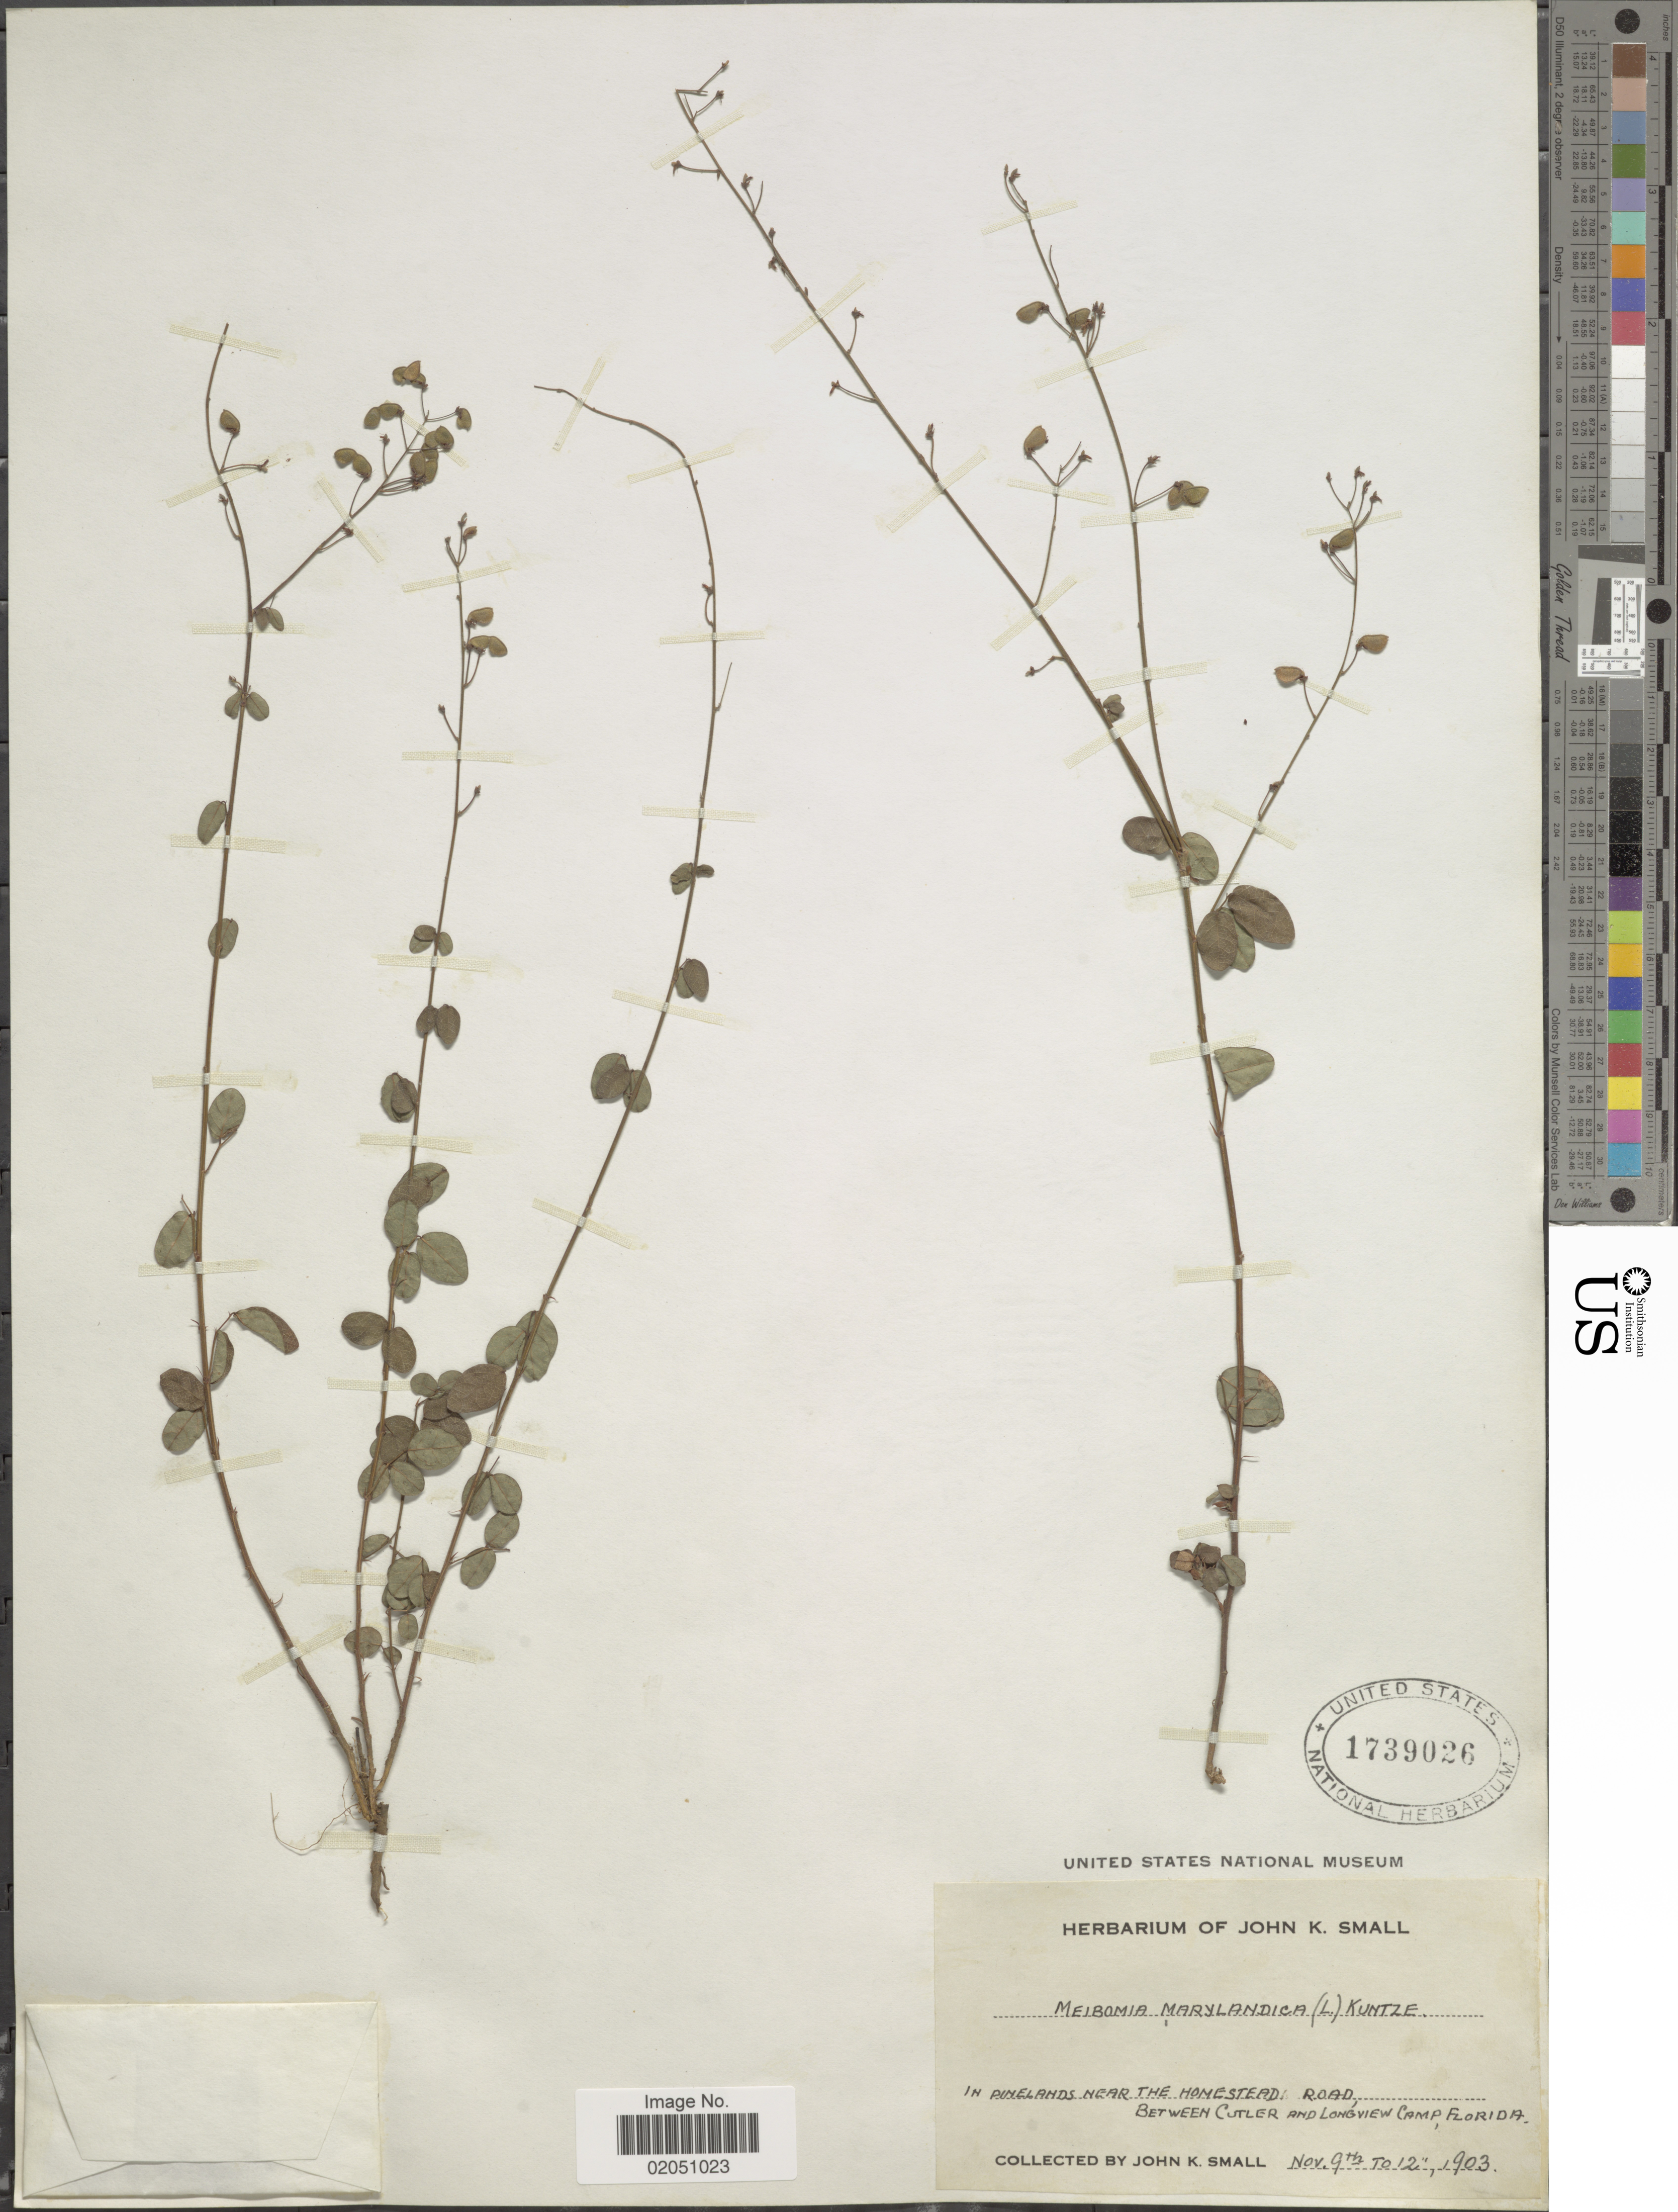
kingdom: Plantae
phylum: Tracheophyta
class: Magnoliopsida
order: Fabales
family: Fabaceae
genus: Desmodium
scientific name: Desmodium marilandicum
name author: Darl.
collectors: J. K. Small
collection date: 1903-11-09/1903-11-12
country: United States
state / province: Florida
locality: In pinelands near the Homestead Road, between Cutler and Longview Camp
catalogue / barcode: US 1739026